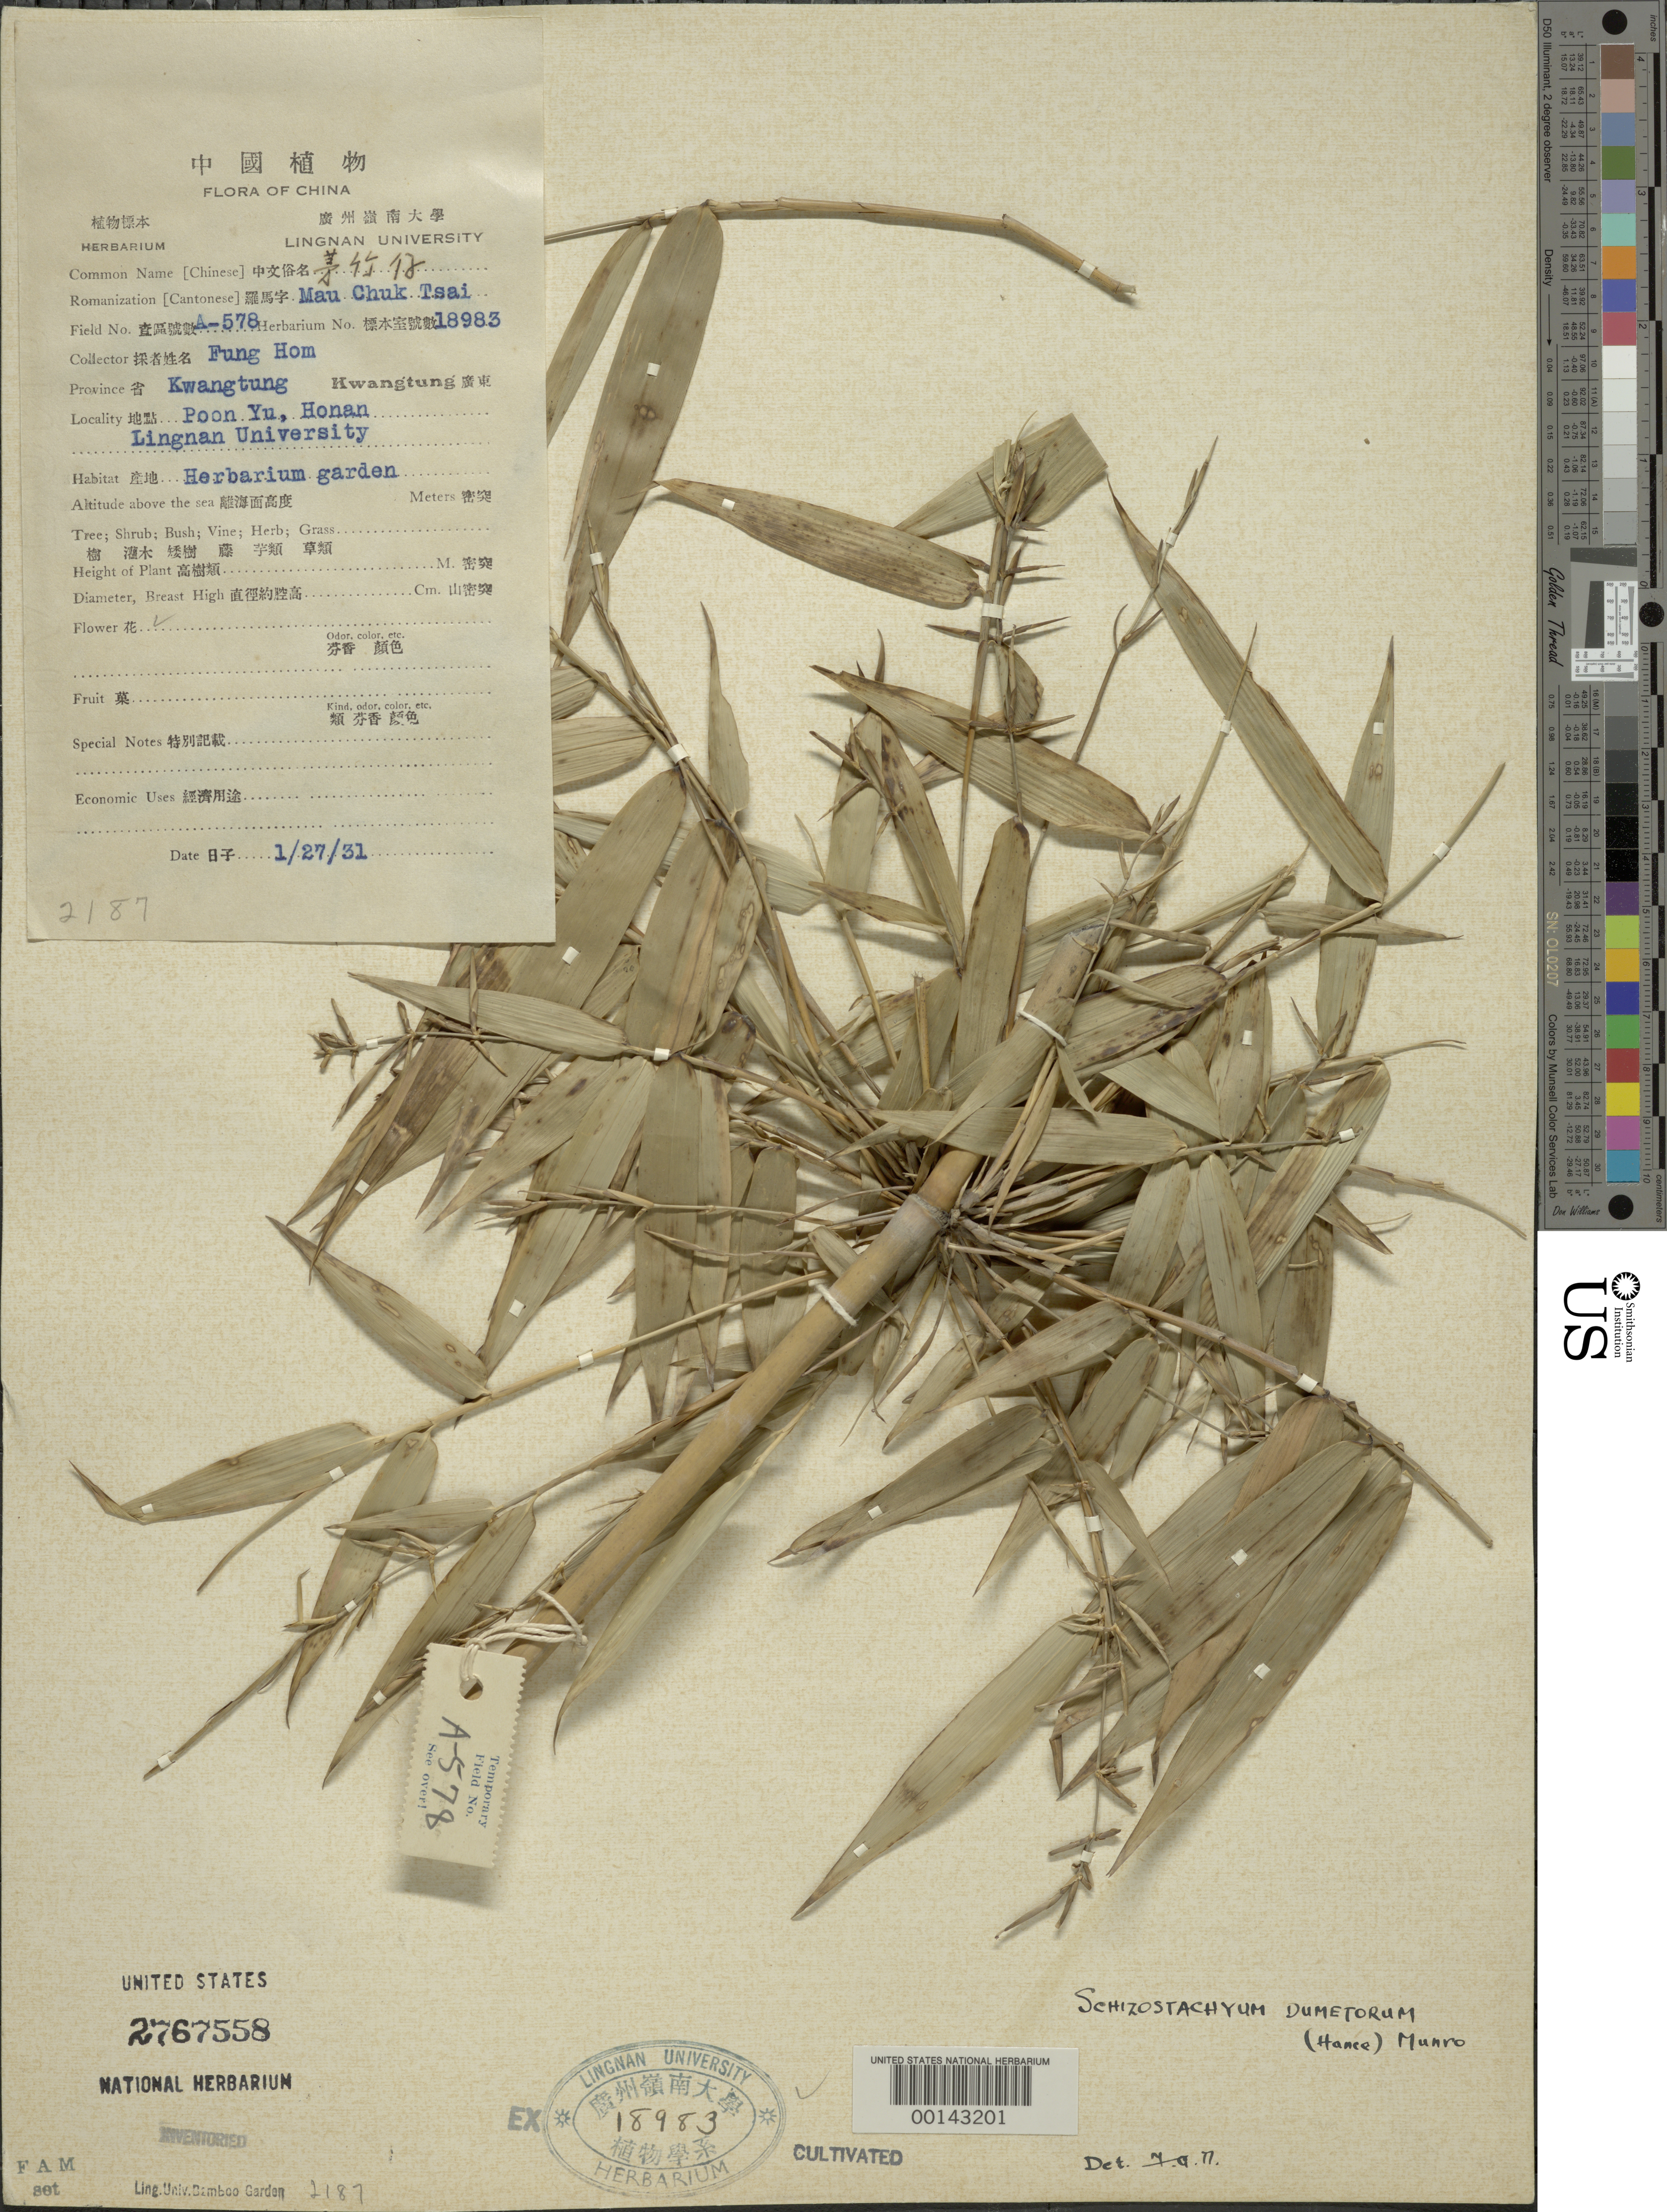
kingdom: Plantae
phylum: Tracheophyta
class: Liliopsida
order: Poales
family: Poaceae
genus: Schizostachyum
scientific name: Schizostachyum dumetorum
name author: (Hance) Munro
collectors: H. L. Fung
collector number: A-578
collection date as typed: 27 Jan 1931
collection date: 1931-01-27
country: China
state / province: Guangdong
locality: Poon yu, lingnan univ. bg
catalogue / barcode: US 2767558